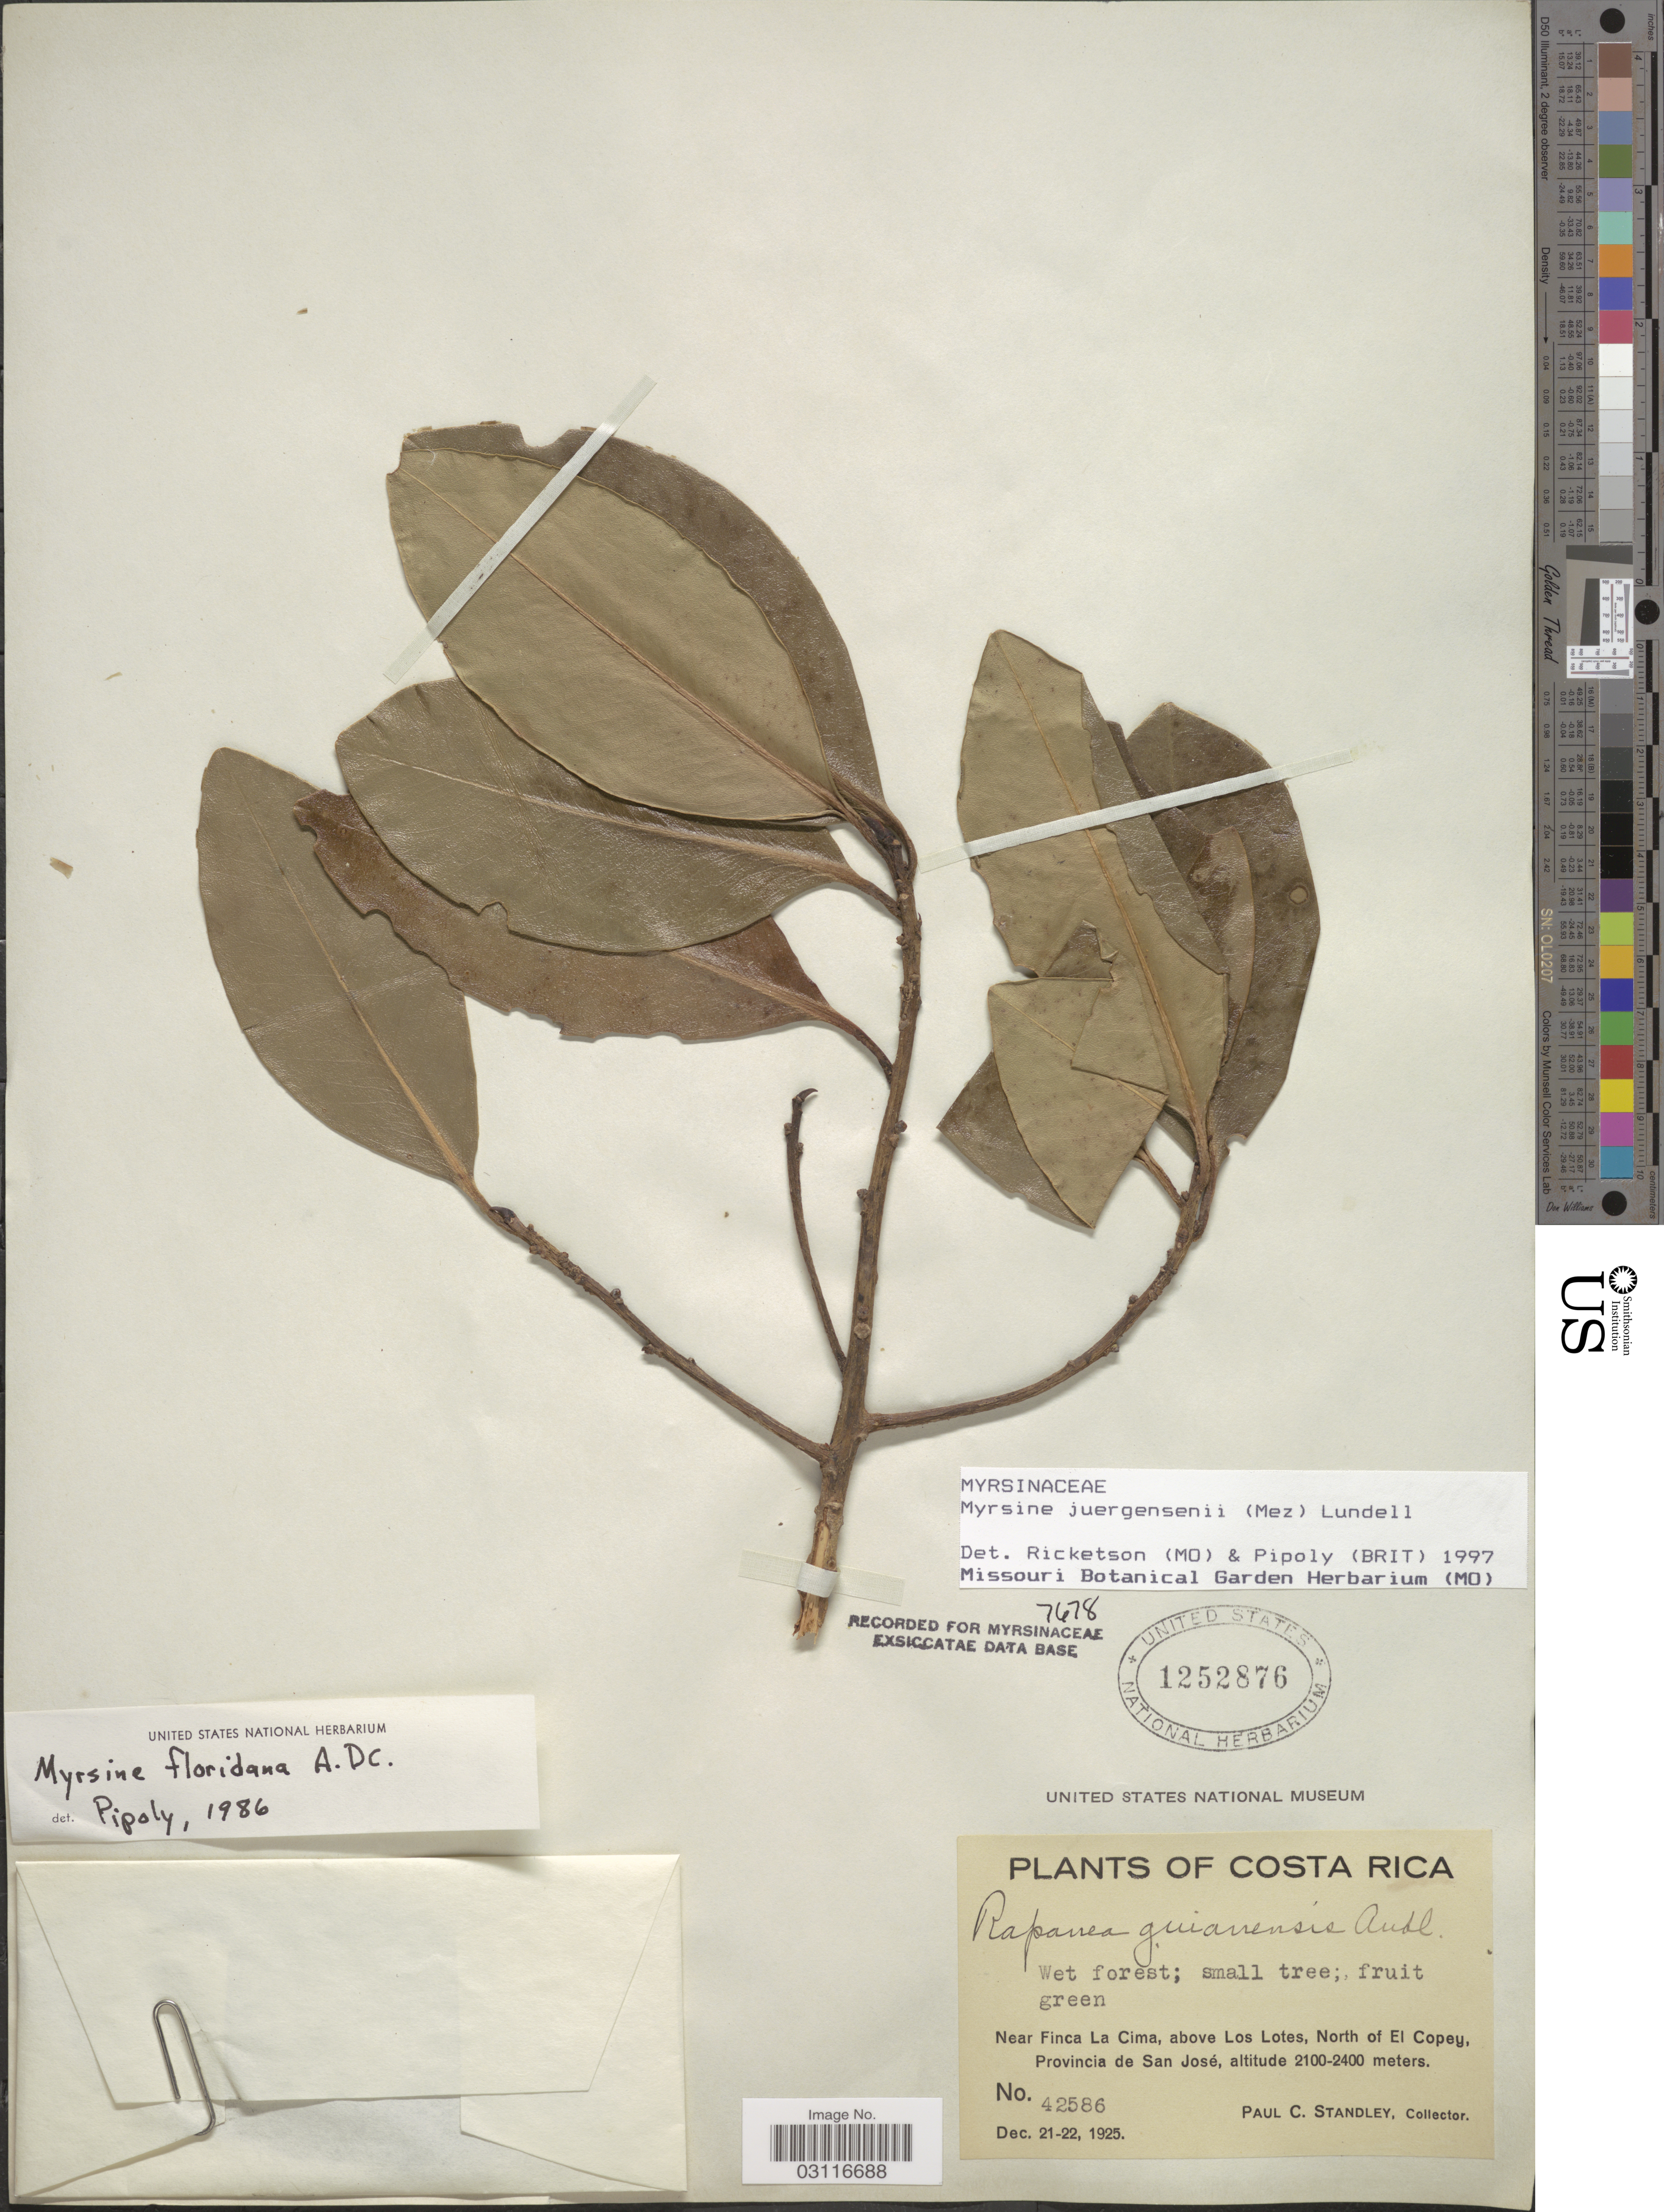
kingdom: Plantae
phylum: Tracheophyta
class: Magnoliopsida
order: Ericales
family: Primulaceae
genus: Myrsine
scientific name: Myrsine juergensenii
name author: (Mez) Lundell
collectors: P. C. Standley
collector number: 42586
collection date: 1925-12-21/1925-12-22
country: Costa Rica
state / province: San José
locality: Near Finca La Cima, above Los Lotes, North of El Copey.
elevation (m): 2100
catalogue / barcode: US 1252876